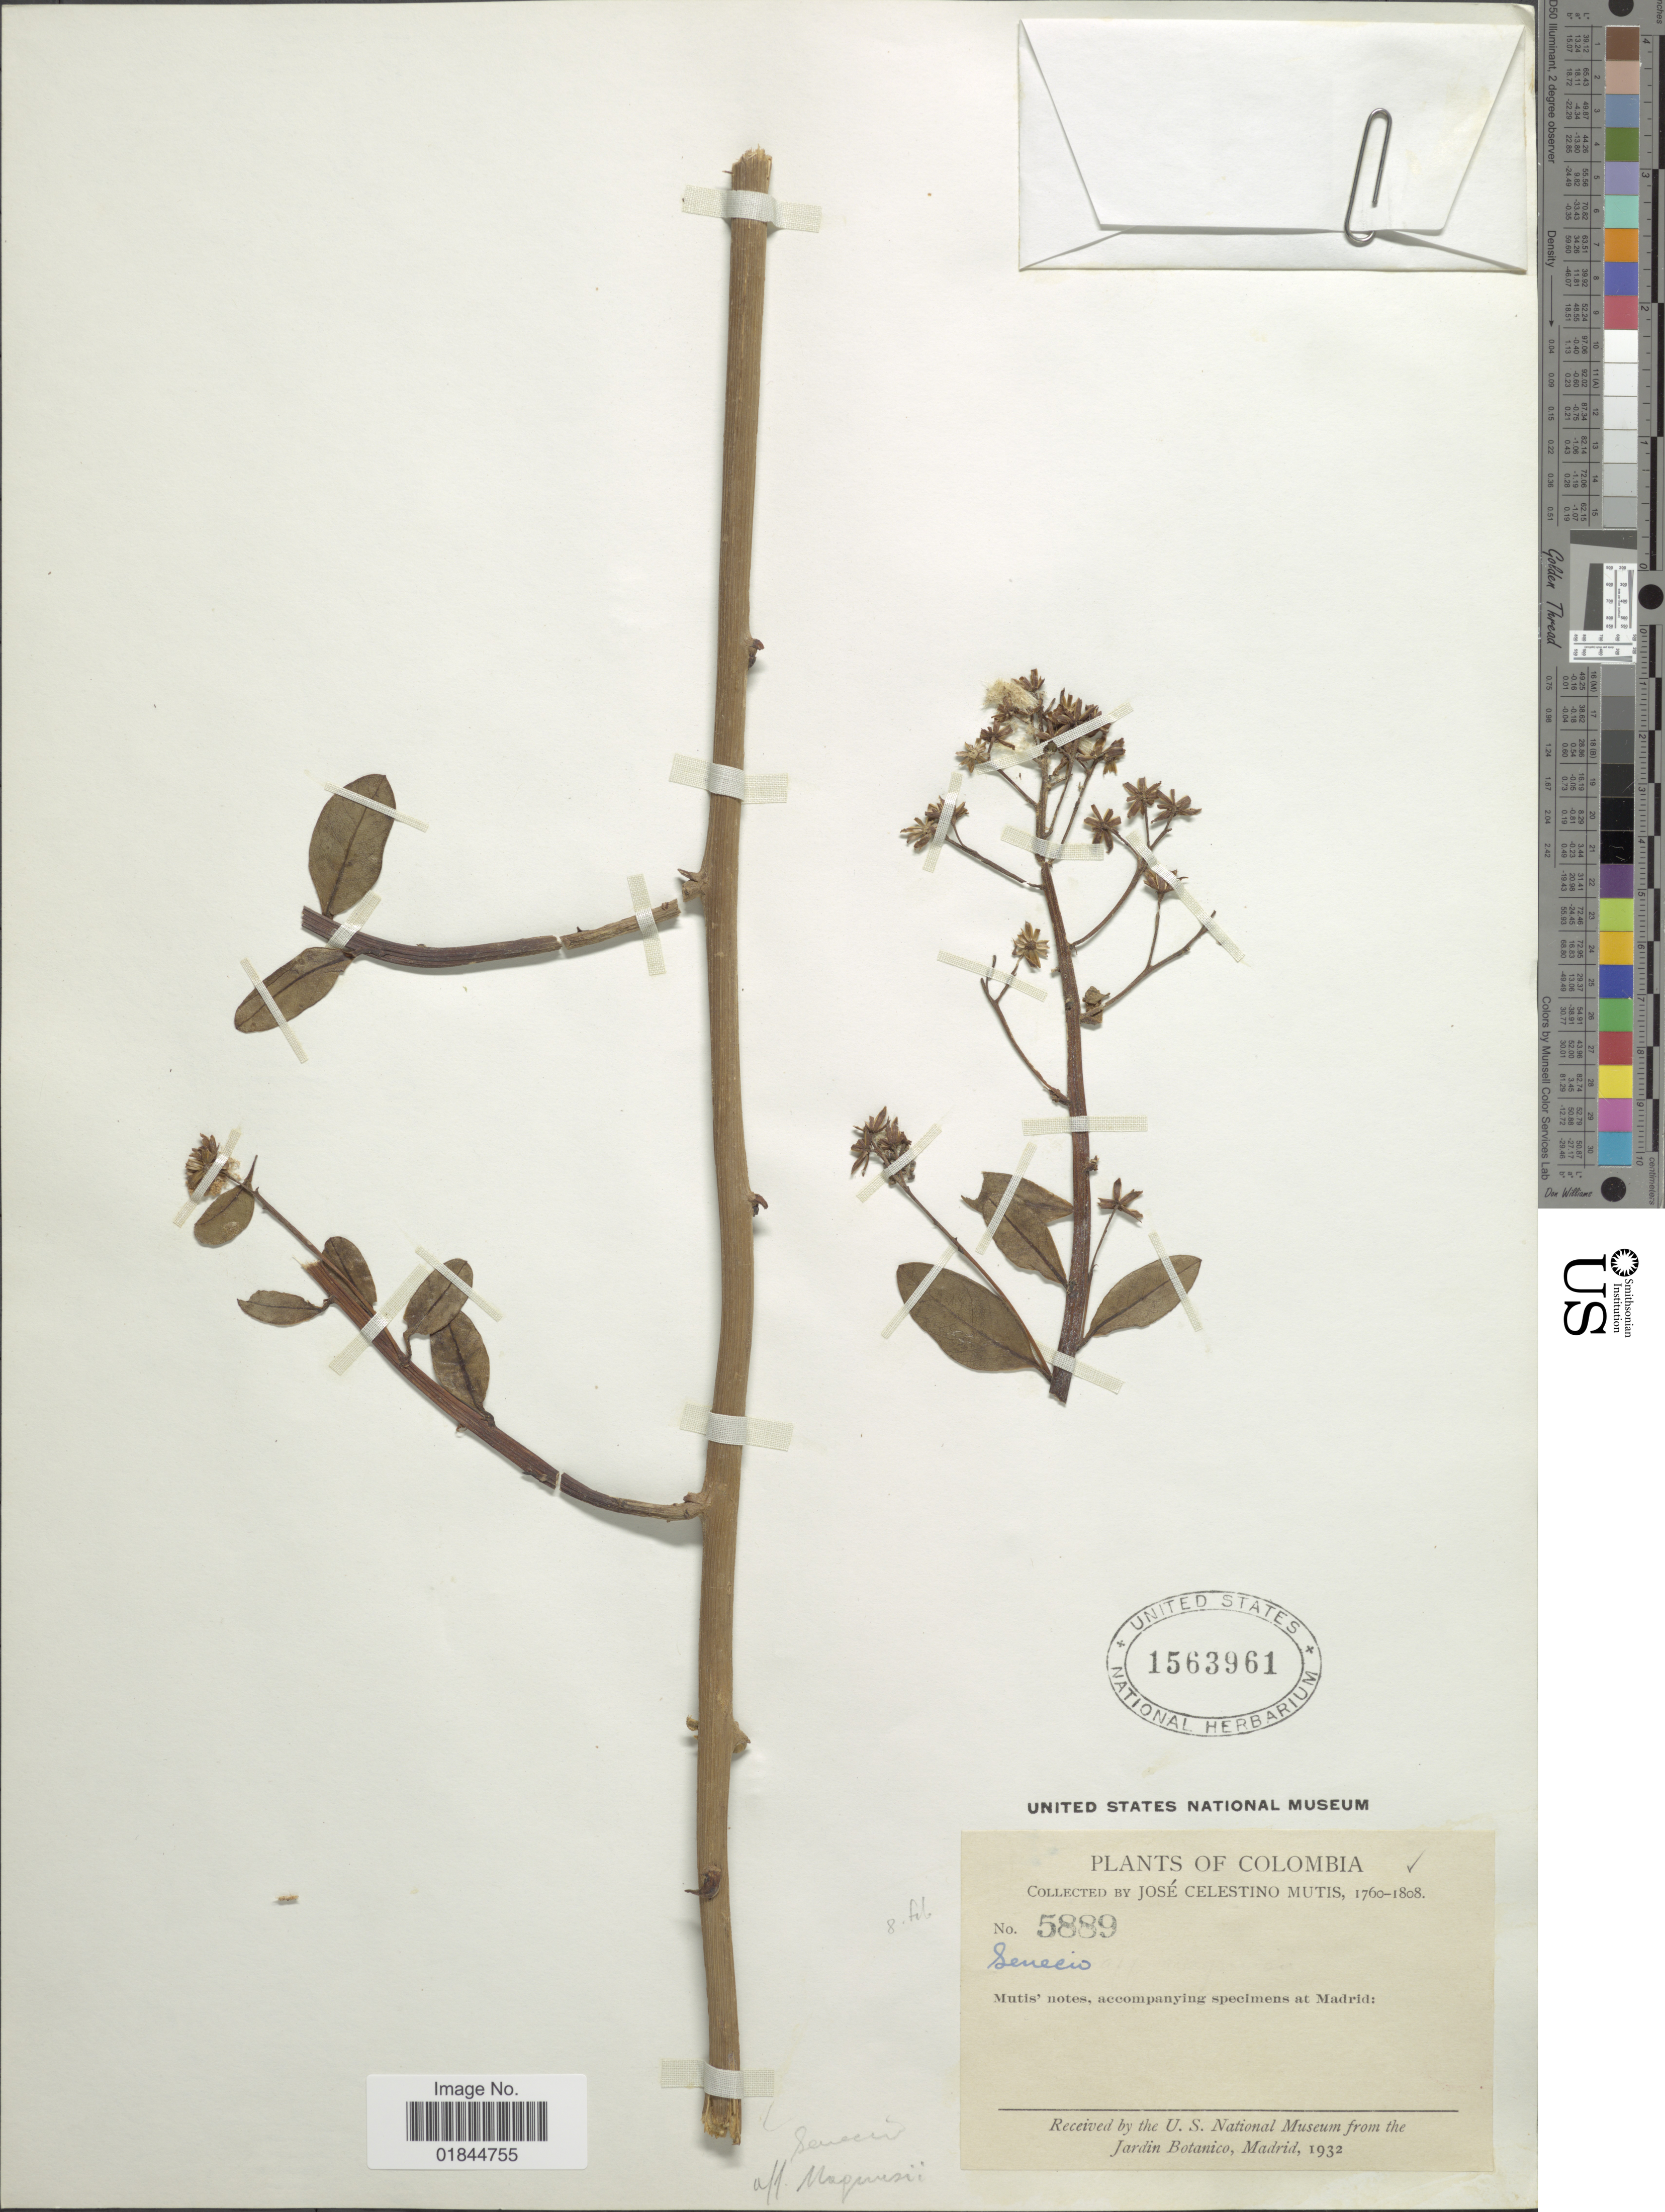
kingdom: Plantae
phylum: Tracheophyta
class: Magnoliopsida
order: Asterales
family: Asteraceae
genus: Pentacalia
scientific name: Pentacalia sp.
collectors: J. C. B. Mutis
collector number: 5889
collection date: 1760/1808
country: Colombia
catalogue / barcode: US 1563961